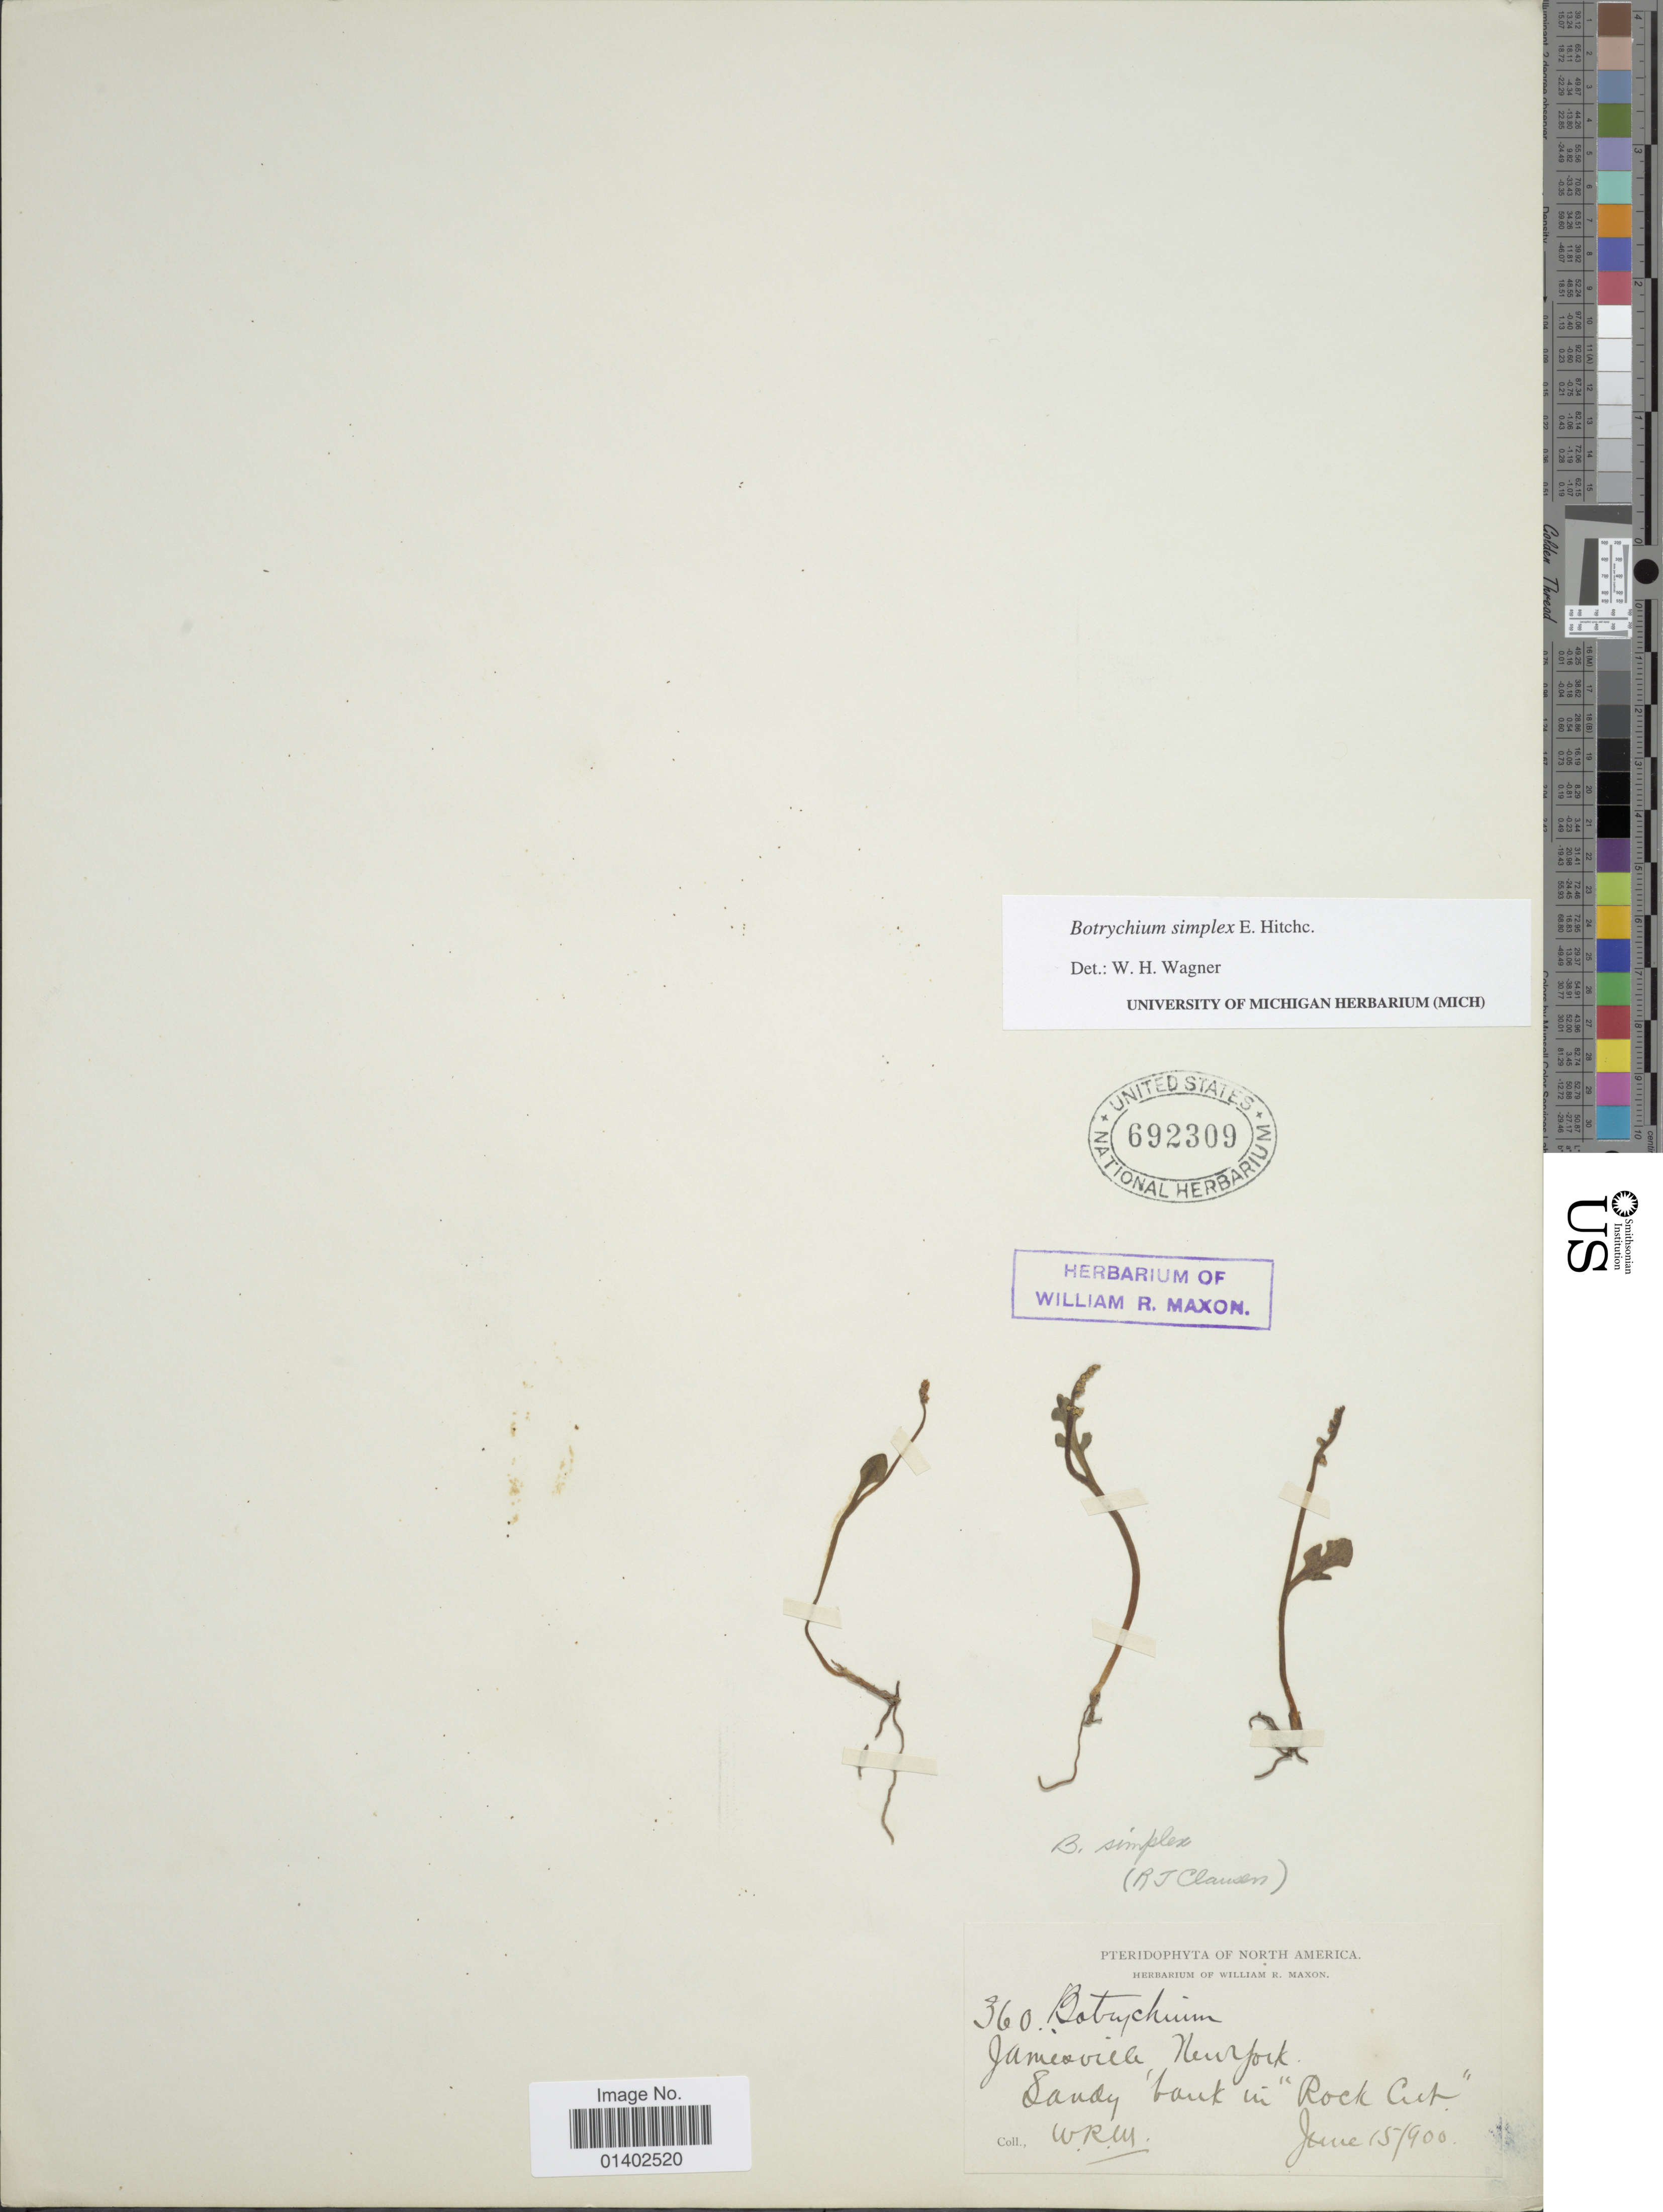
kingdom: Plantae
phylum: Tracheophyta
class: Polypodiopsida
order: Ophioglossales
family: Ophioglossaceae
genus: Botrychium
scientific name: Botrychium simplex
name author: E. Hitchc.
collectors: W. R. Maxon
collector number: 360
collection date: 1900-06-15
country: United States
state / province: New York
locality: Jamesville, Sandy 'bank in 'Rocky Cut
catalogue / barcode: US 692309